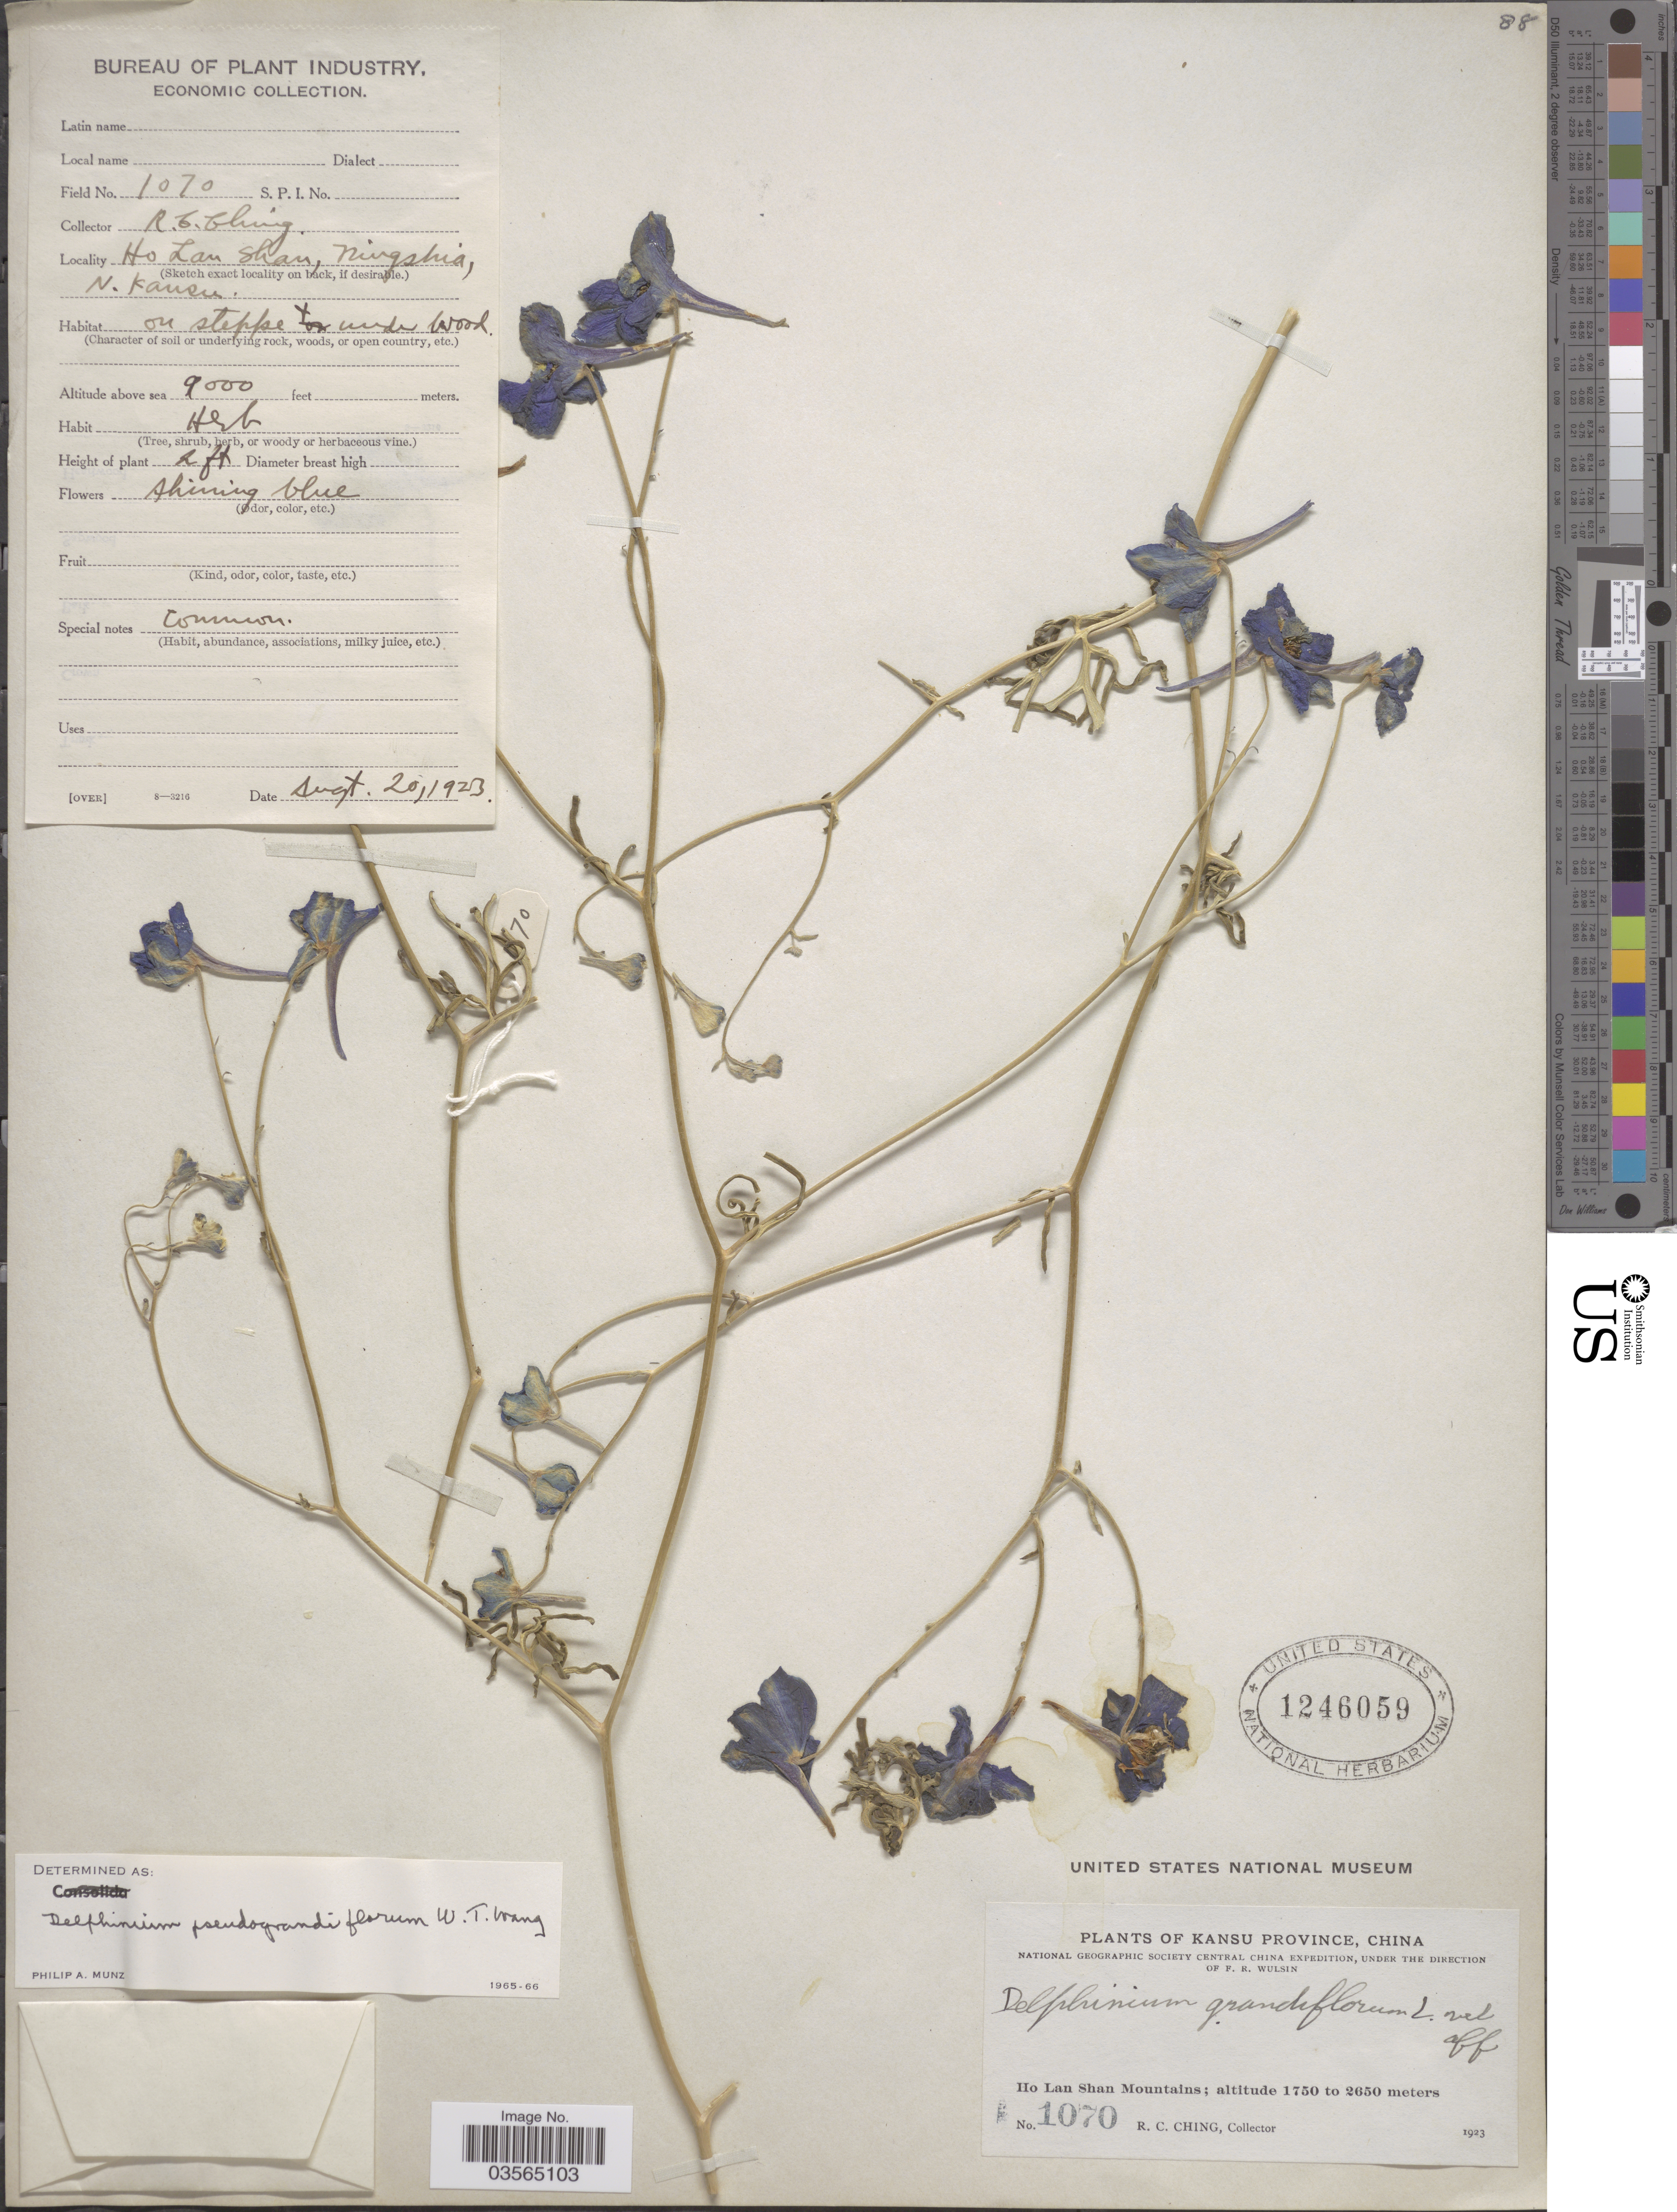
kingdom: Plantae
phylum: Tracheophyta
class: Magnoliopsida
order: Ranunculales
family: Ranunculaceae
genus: Delphinium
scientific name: Delphinium pseudograndiflorum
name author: W.T. Wang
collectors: R. C. Ching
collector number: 1070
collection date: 1923-09-20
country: China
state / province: Gansu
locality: Kansu Province. Ho Lan Shan Mountains. Ningshia.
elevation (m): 2743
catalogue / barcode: US 1246059